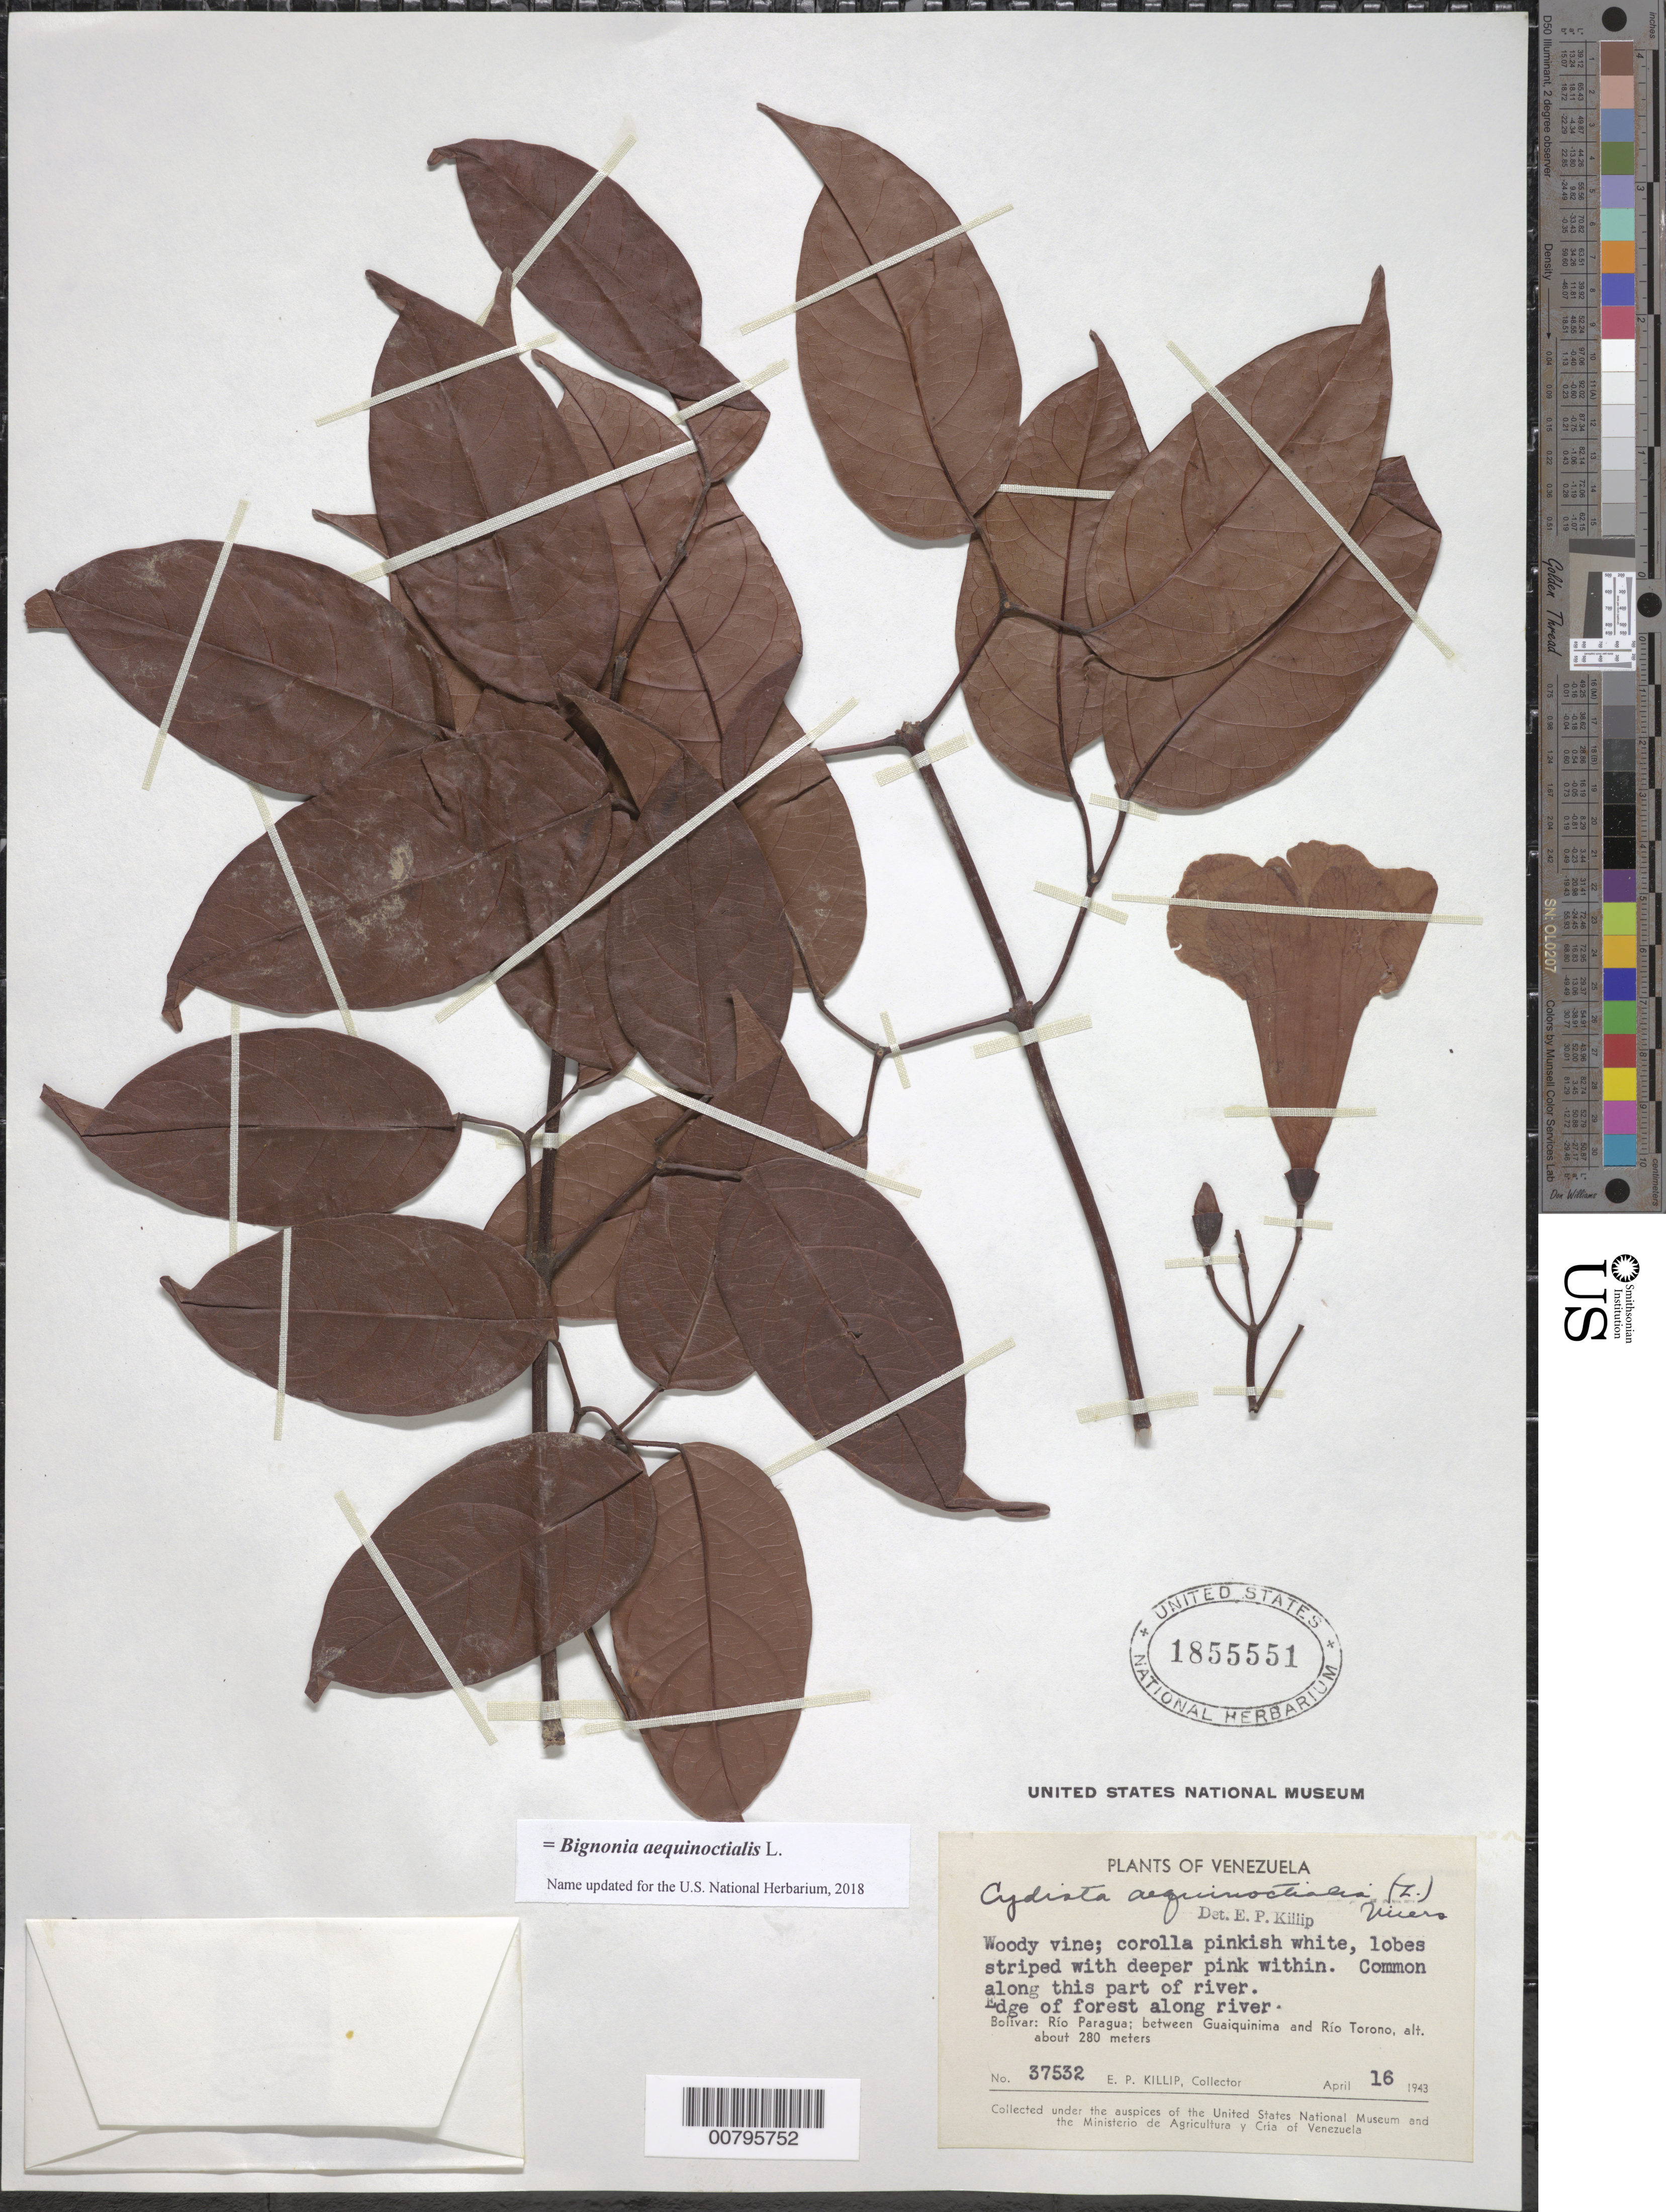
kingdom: Plantae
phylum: Tracheophyta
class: Magnoliopsida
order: Lamiales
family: Bignoniaceae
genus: Bignonia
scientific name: Bignonia aequinoctialis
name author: L.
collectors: E. P. Killip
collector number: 37532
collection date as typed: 16-Apr-43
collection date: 1943-04-16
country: Venezuela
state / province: Bolívar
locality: Río Paragua, between Guaiquinima and Río Torono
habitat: Edge of forest, along river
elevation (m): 280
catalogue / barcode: US 1855551